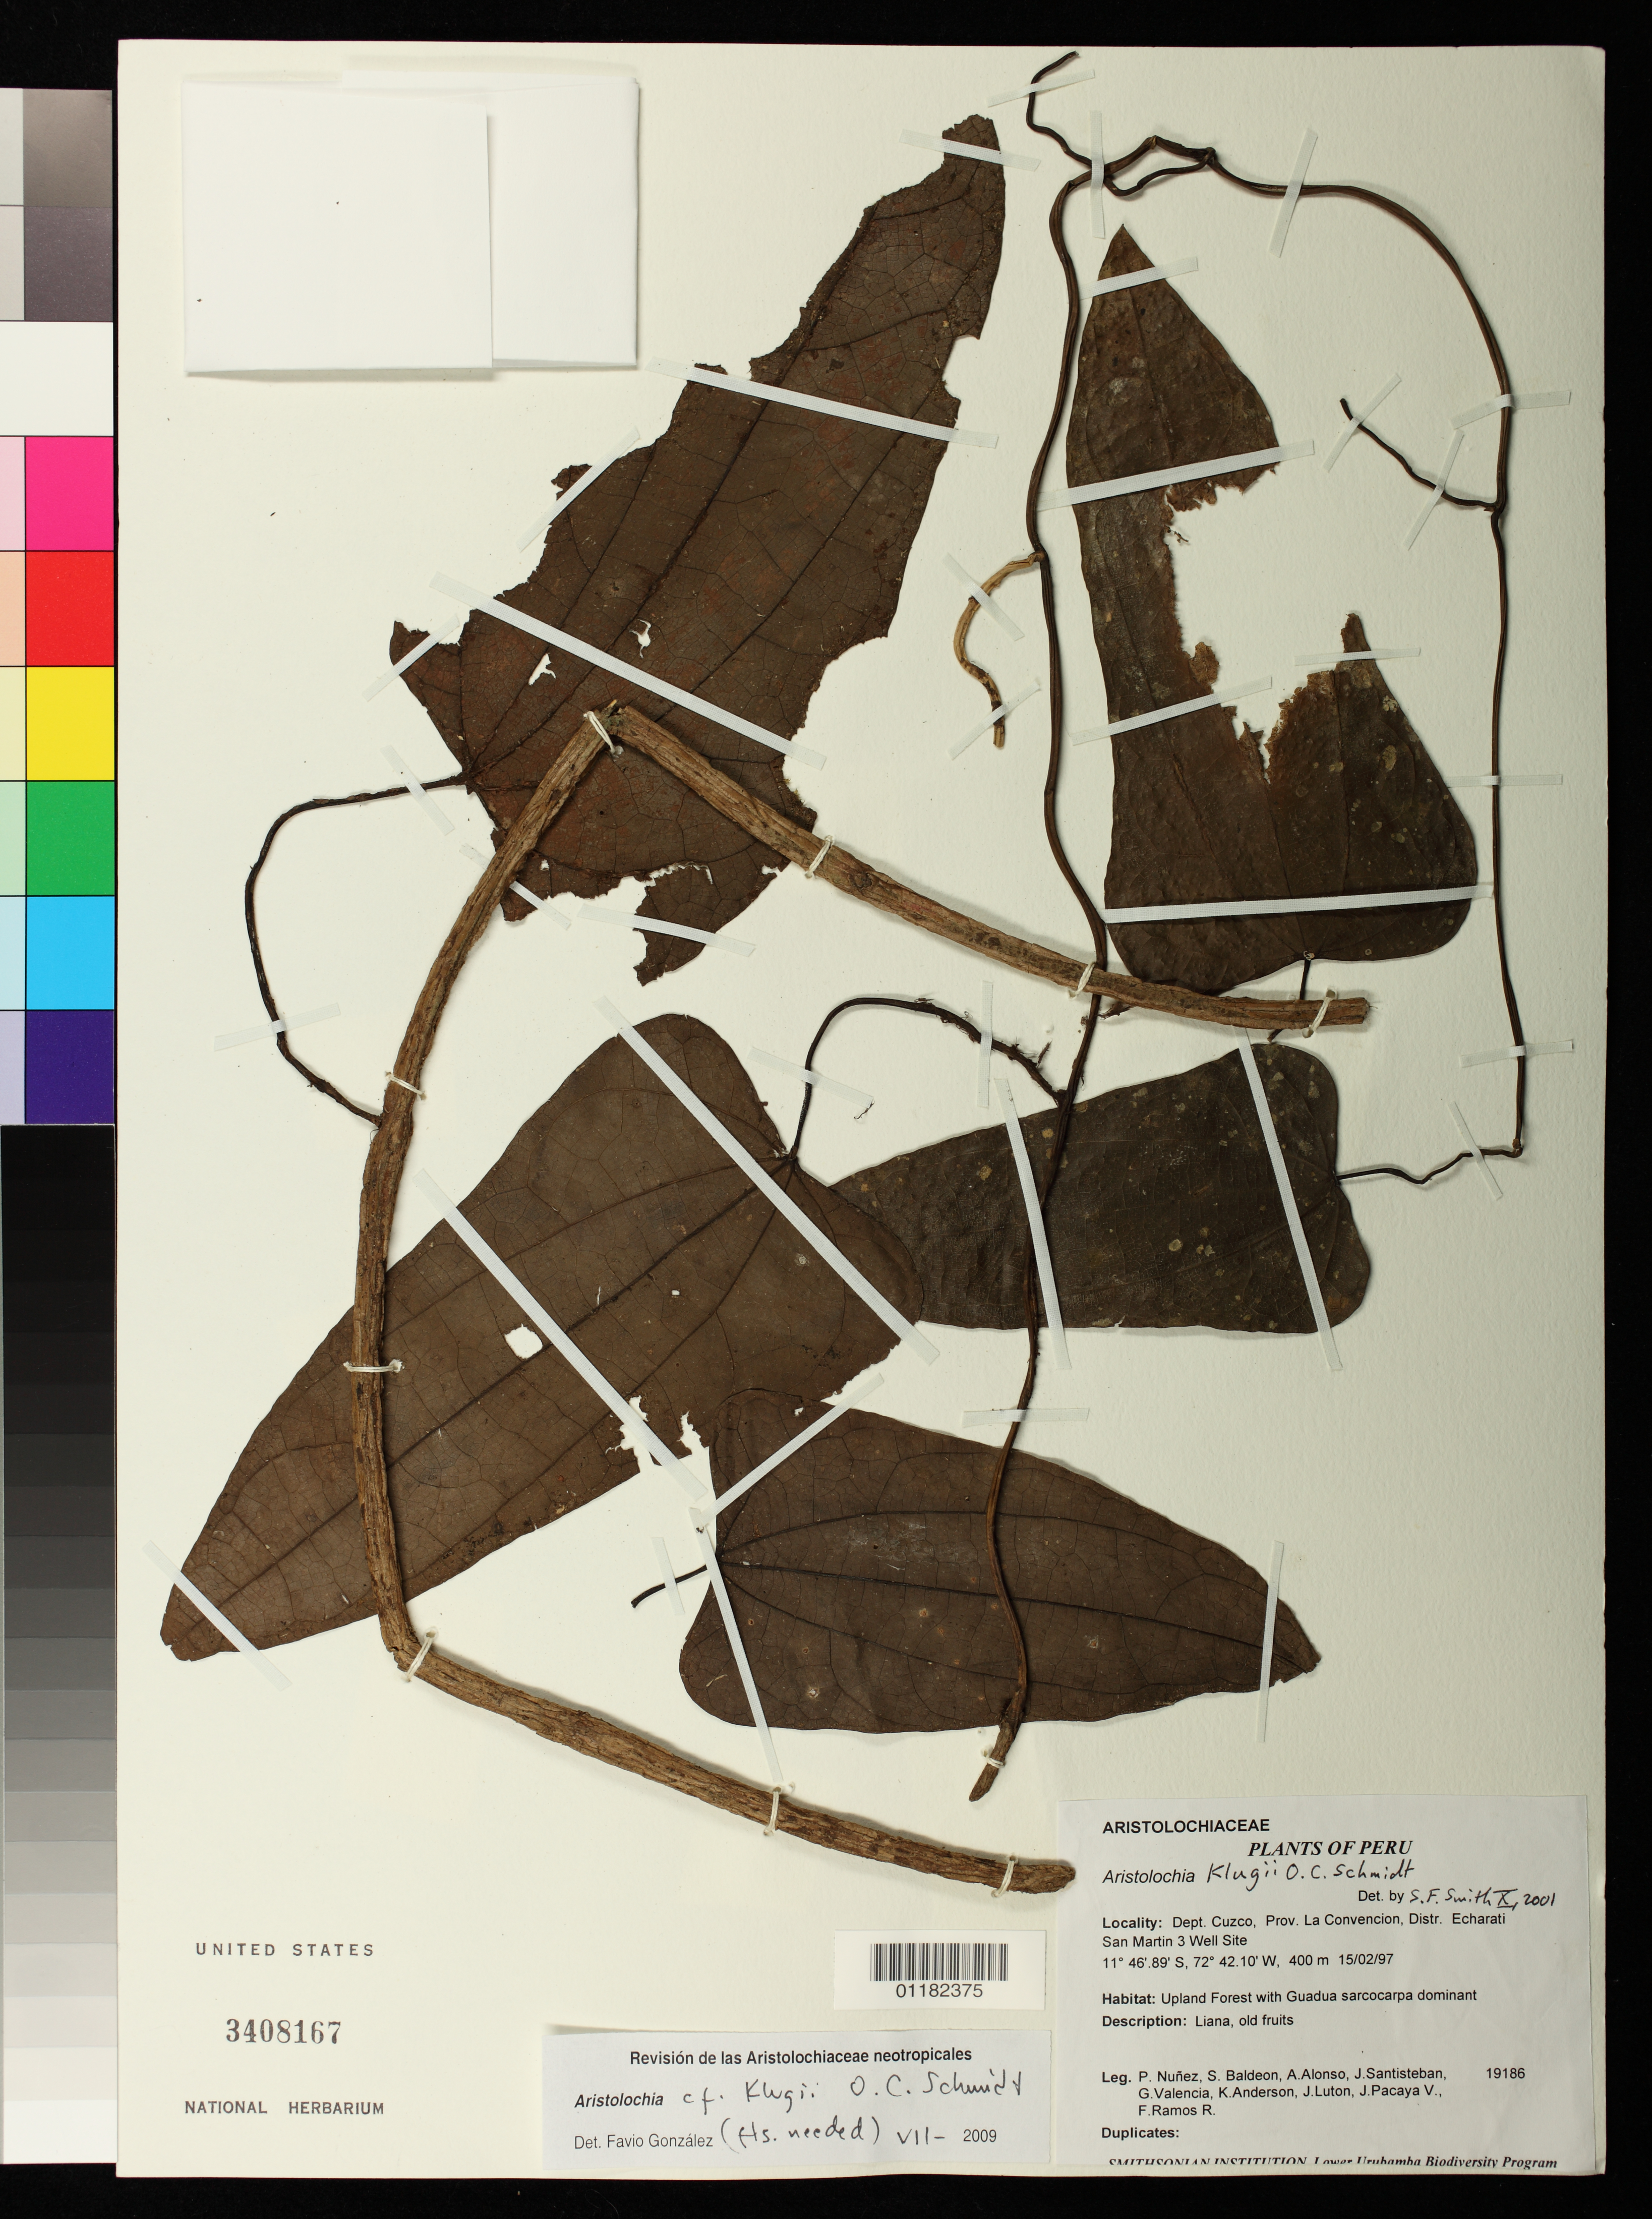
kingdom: Plantae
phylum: Tracheophyta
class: Magnoliopsida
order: Piperales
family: Aristolochiaceae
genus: Aristolochia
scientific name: Aristolochia klugii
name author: O.C. Schmidt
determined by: González, F.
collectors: P. Nuñez V., S. Baldeon, A. Alonso & J. Santisteban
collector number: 19186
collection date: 1997-02-15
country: Peru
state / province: Cusco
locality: Prov. La Convencion, Distr. Echarati San Martin 3 Well Site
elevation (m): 400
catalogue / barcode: US 3408167